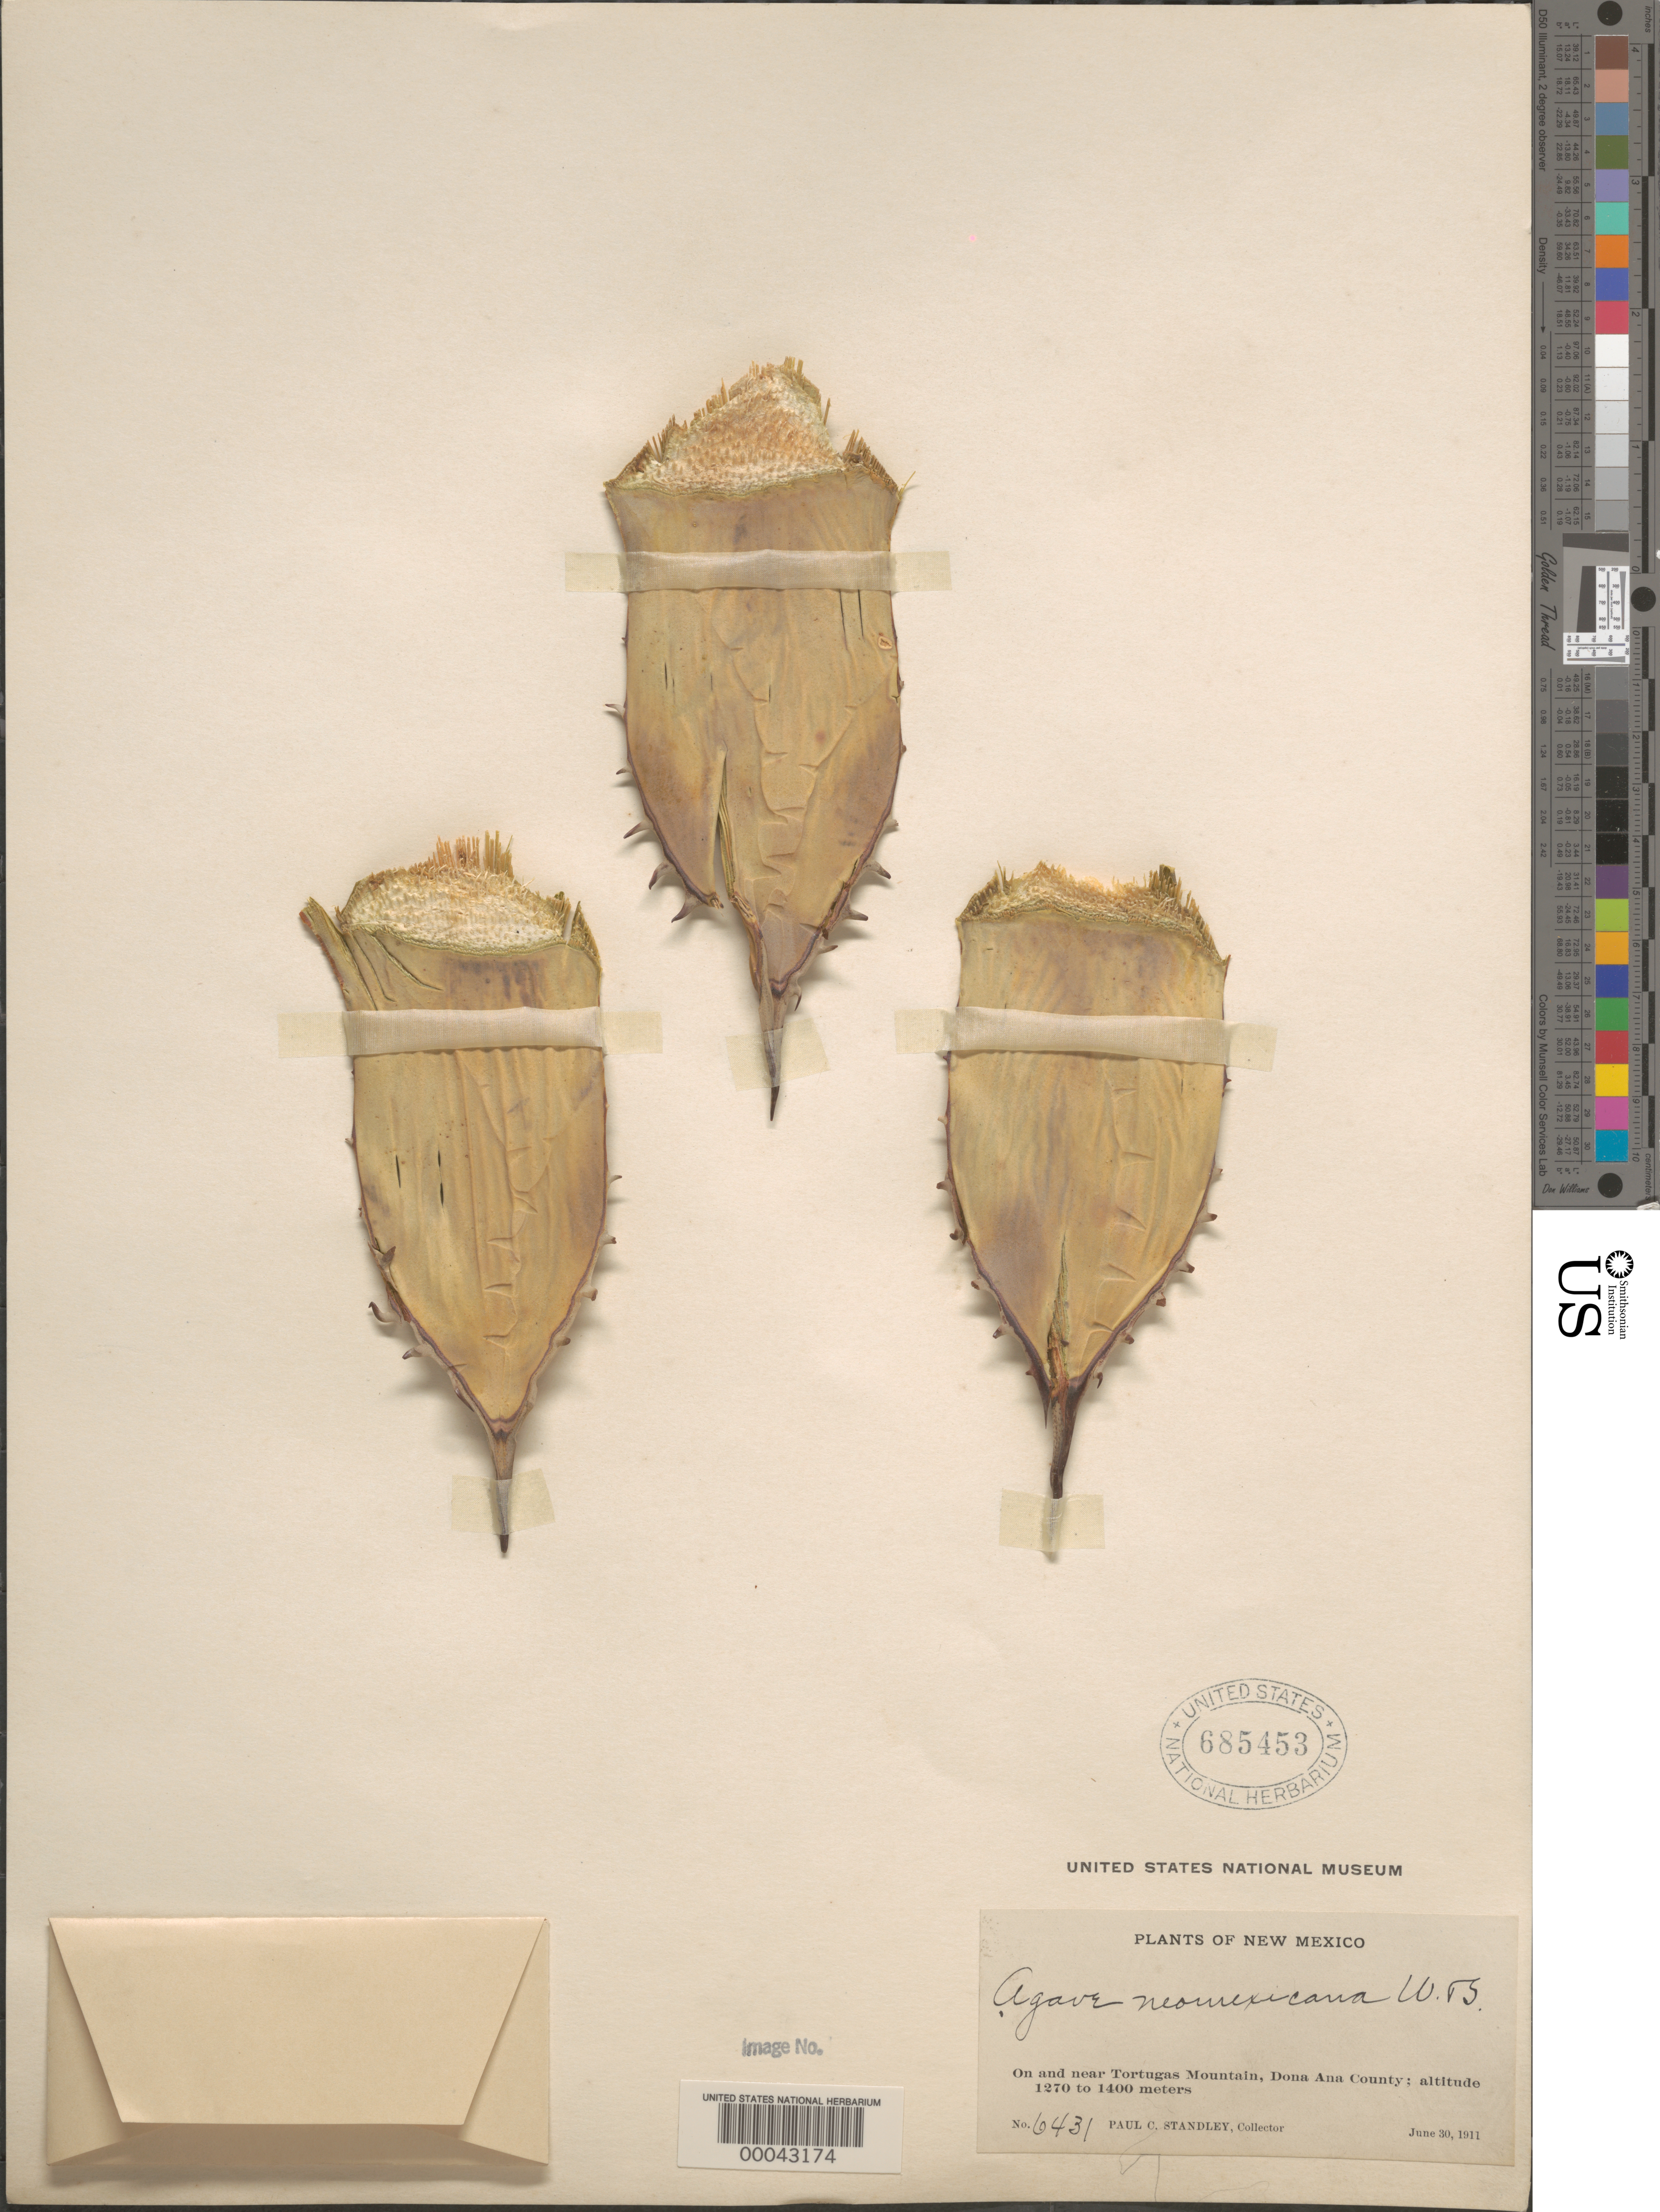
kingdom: Plantae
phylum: Tracheophyta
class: Liliopsida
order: Asparagales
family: Asparagaceae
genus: Agave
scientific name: Agave neomexicana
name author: Wooton & Standl.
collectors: P. C. Standley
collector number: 6431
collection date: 1911-06-30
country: United States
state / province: New Mexico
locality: On and near Tortugas Mountain, Dona Ana County.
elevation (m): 1270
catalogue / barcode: US 685453